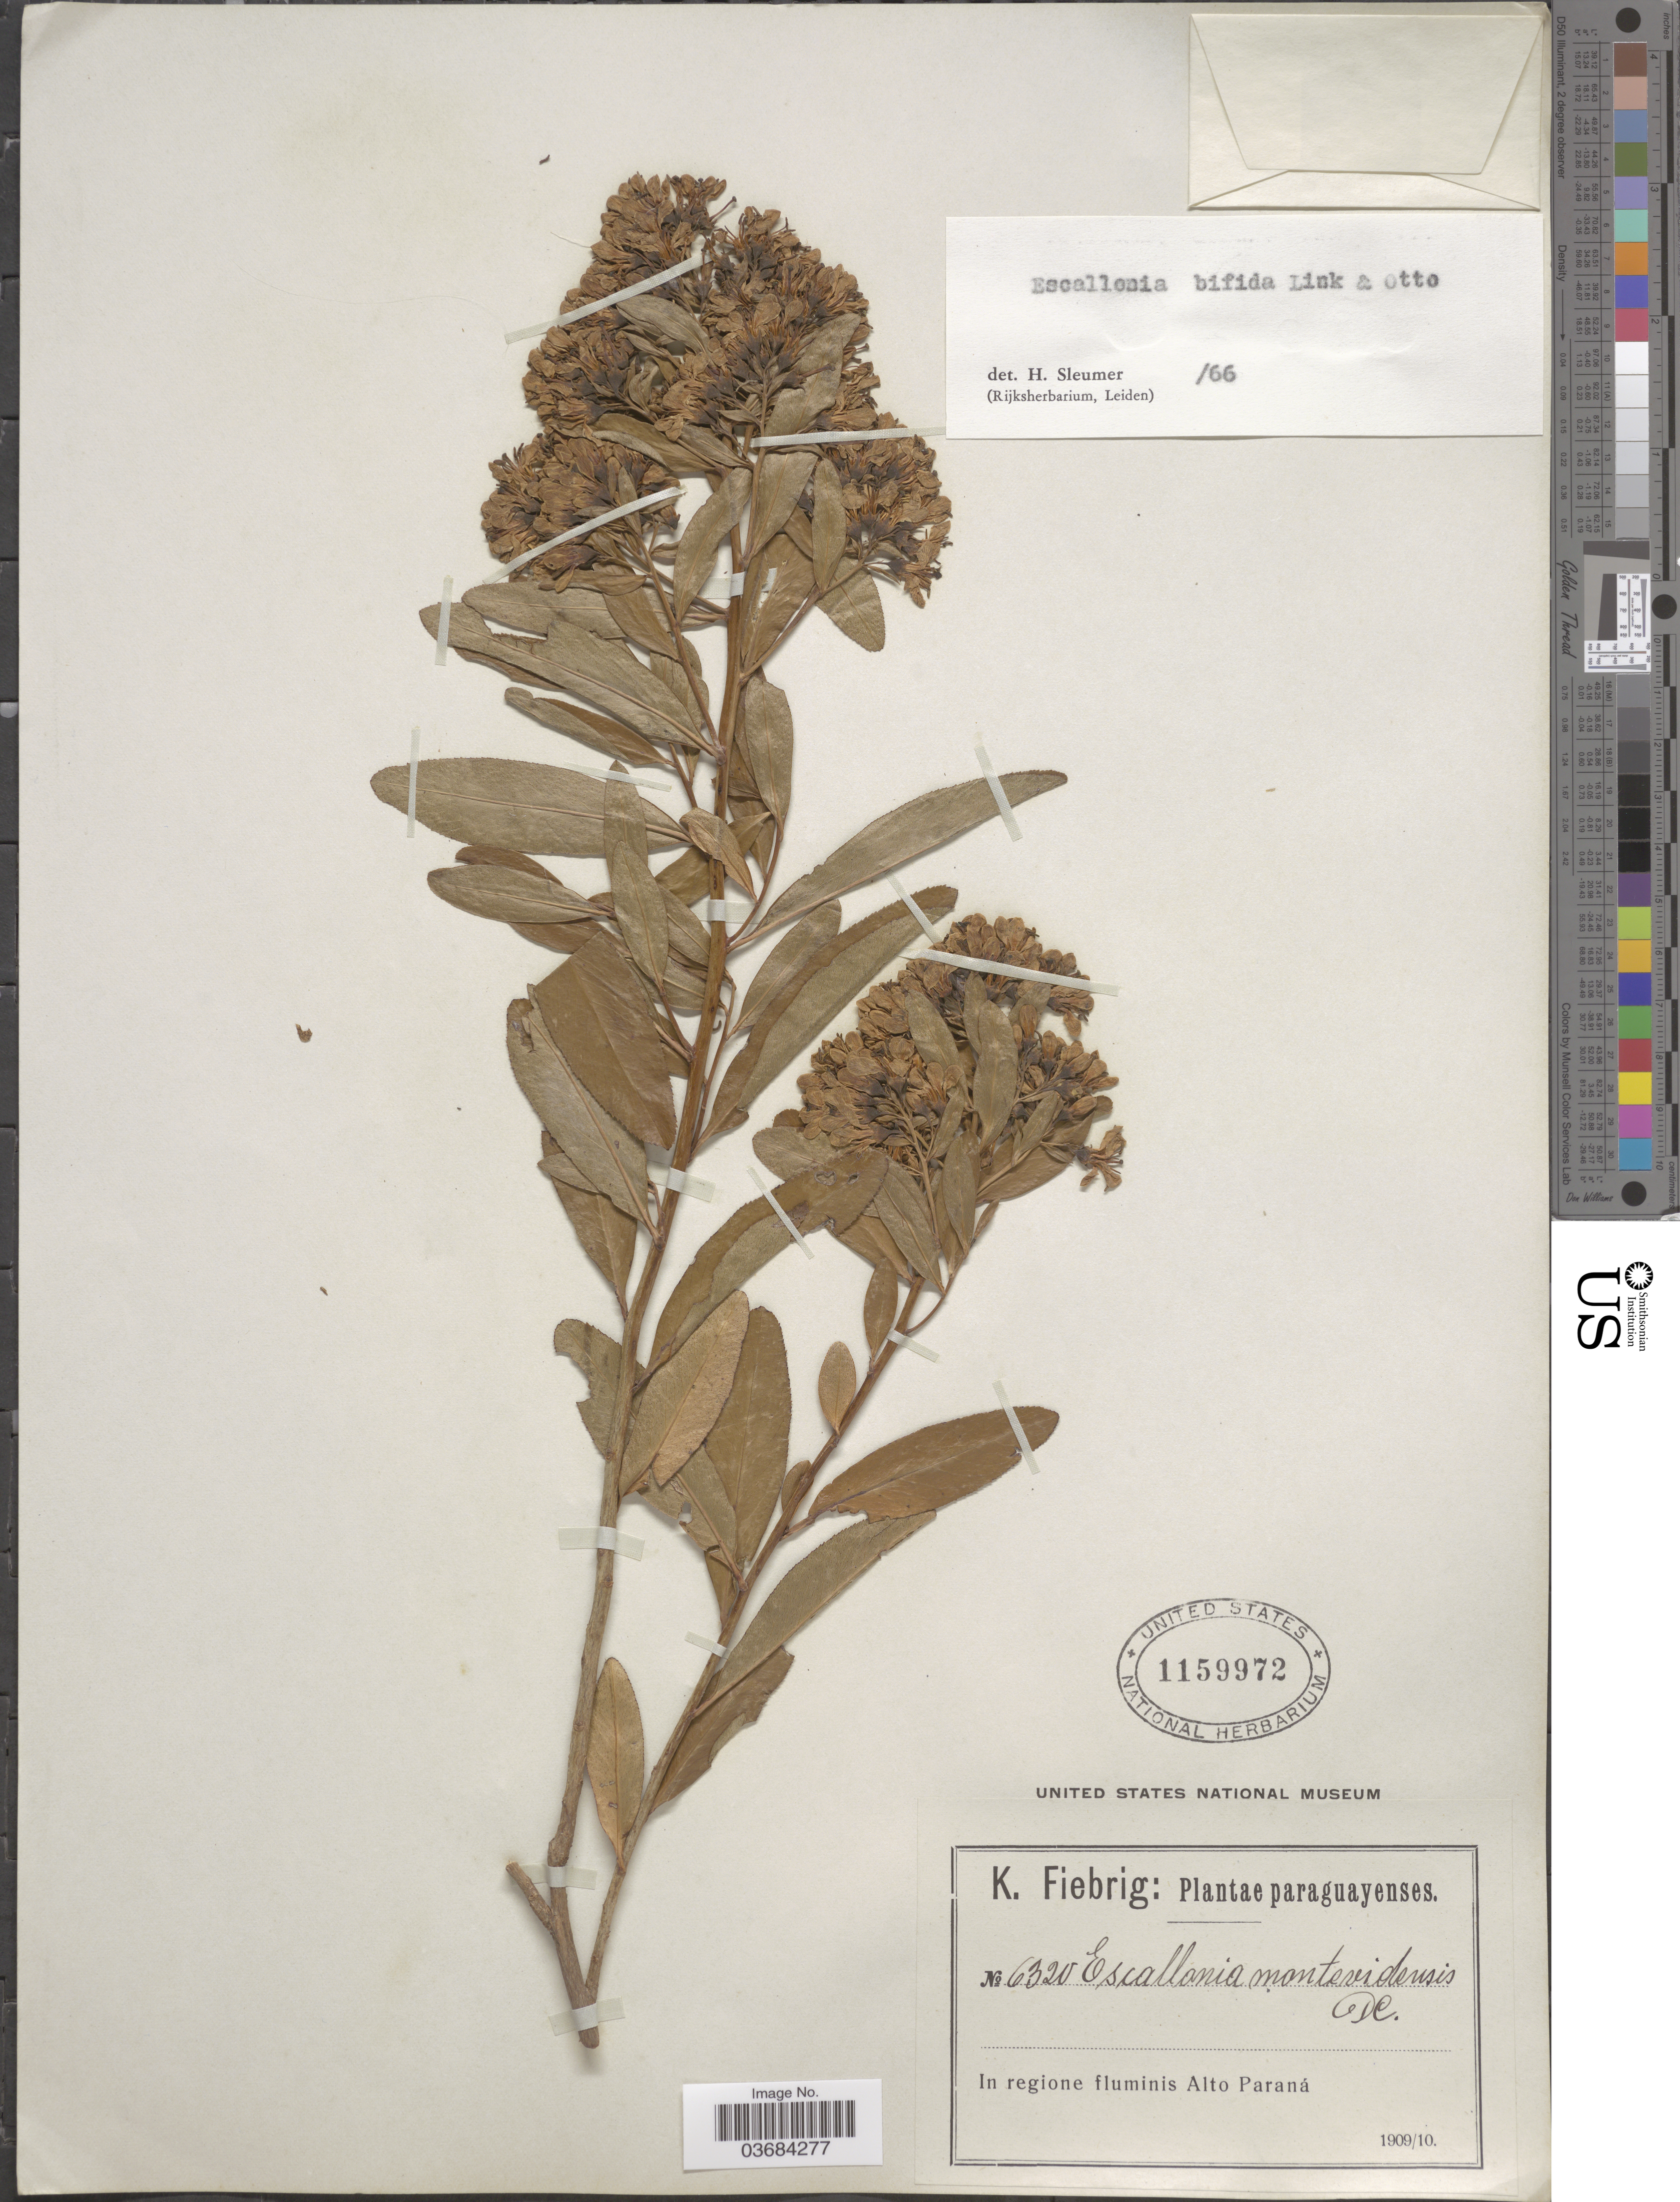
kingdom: Plantae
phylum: Tracheophyta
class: Magnoliopsida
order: Escalloniales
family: Escalloniaceae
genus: Escallonia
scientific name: Escallonia bifida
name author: Link & Otto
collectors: K. Fiebrig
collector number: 6320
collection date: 1909/1910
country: Paraguay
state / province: Alto Parana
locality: In regione fluminis Alto Paraná.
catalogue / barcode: US 1159972